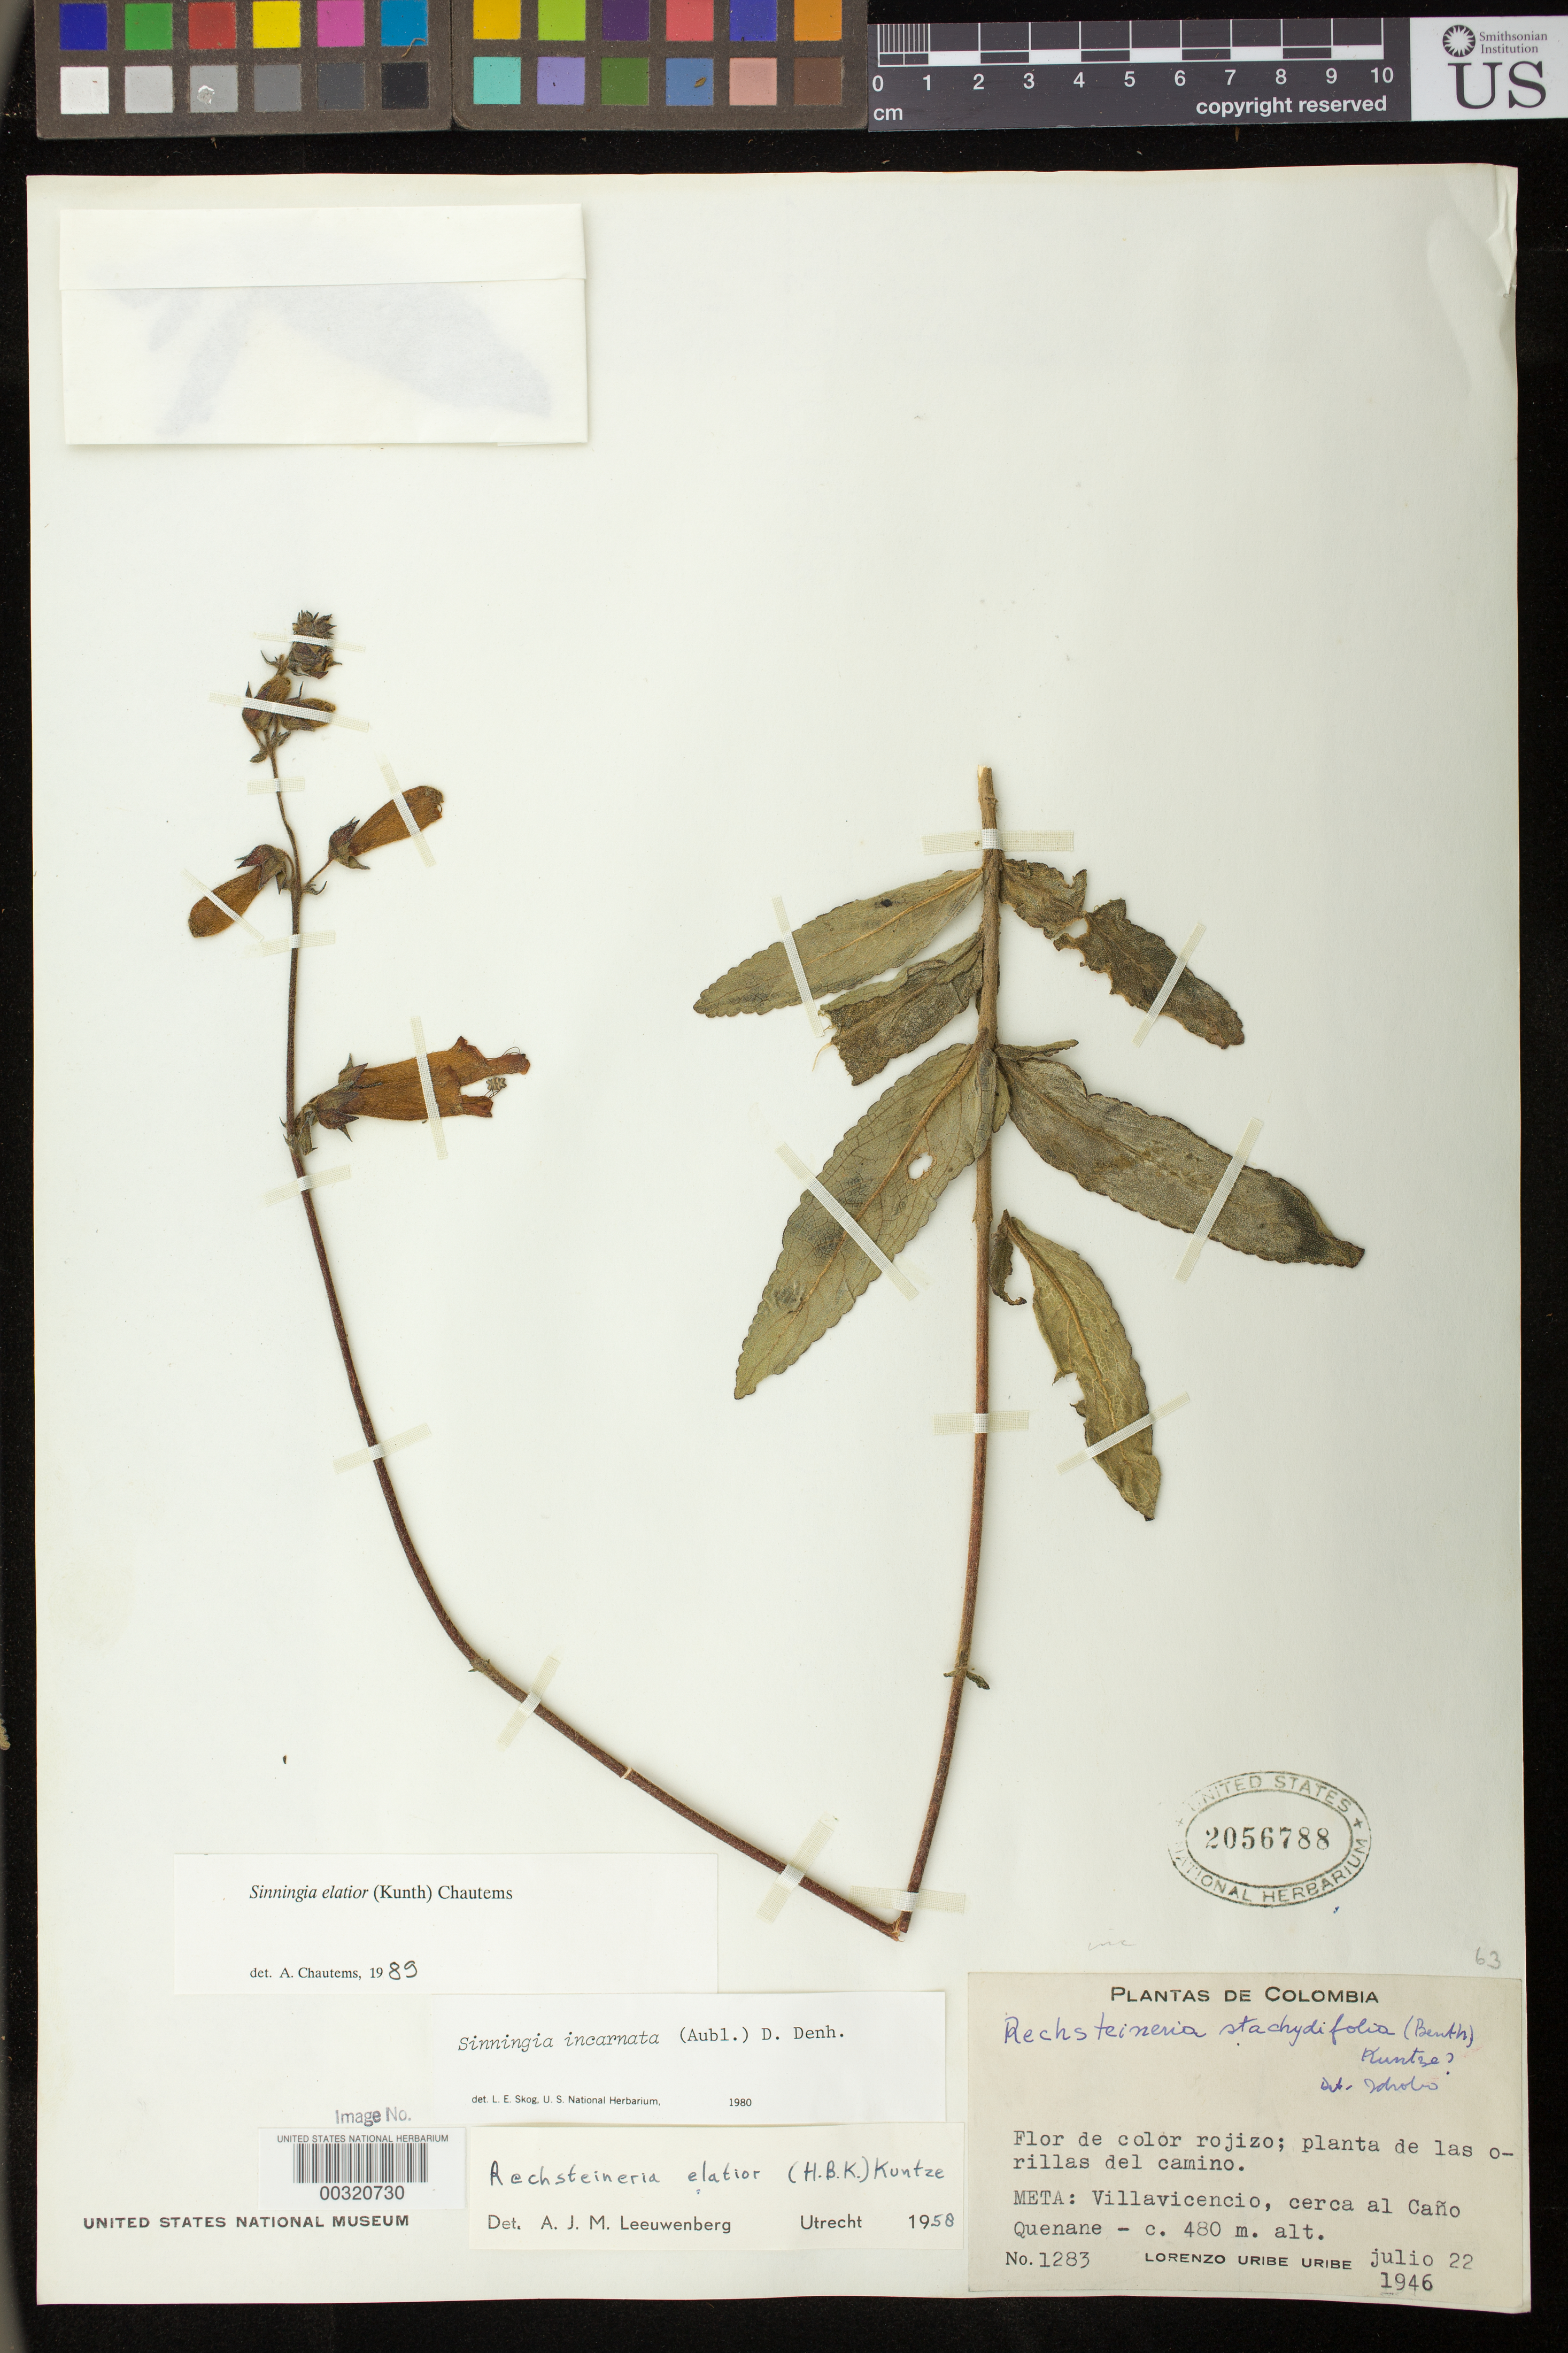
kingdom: Plantae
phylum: Tracheophyta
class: Magnoliopsida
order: Lamiales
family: Gesneriaceae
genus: Sinningia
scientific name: Sinningia elatior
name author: (Kunth) Chautems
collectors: L. Uribe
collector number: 1283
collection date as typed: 22 Jul 1946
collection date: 1946-07-22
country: Colombia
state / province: Meta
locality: Villavicencio, near Cano Quenane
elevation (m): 480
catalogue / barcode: US 2056788